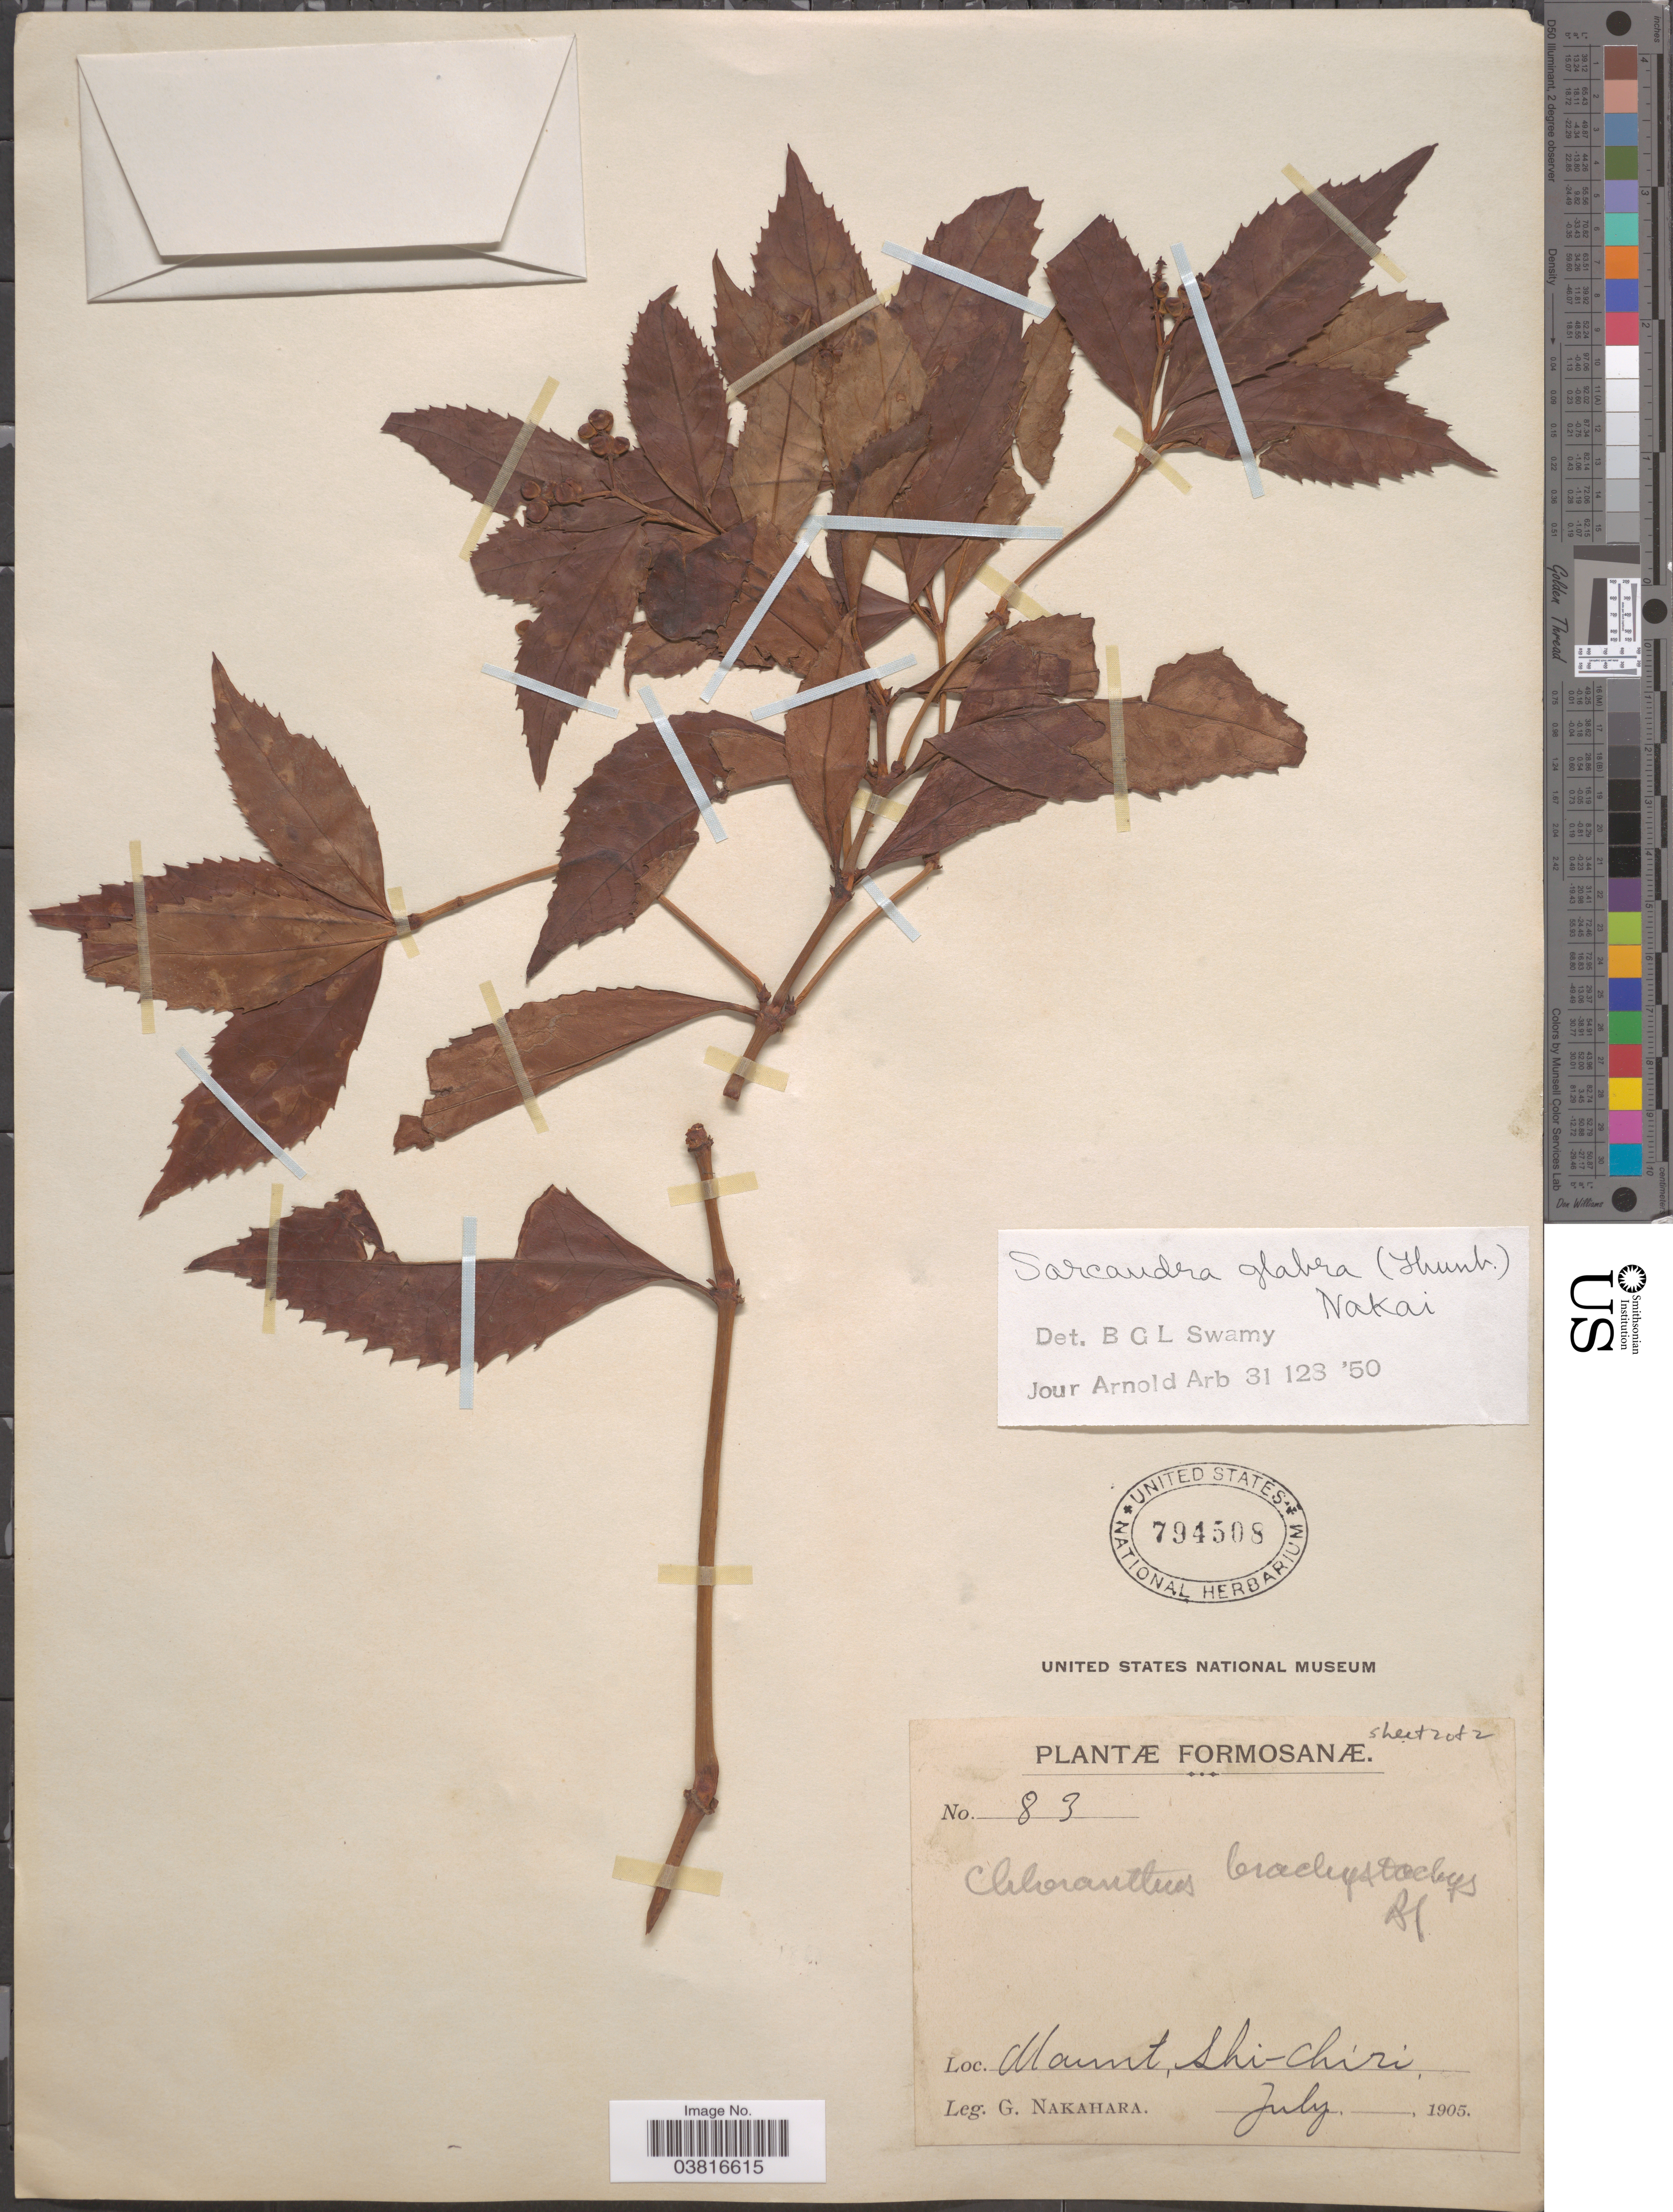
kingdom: Plantae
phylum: Tracheophyta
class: Magnoliopsida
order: Chloranthales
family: Chloranthaceae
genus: Sarcandra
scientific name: Sarcandra glabra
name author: (Thunb.) Nakai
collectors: G. Nakahara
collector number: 83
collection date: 1905-07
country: Taiwan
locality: Formosanæ. Mount Shi-Chiri.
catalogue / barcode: US 794508